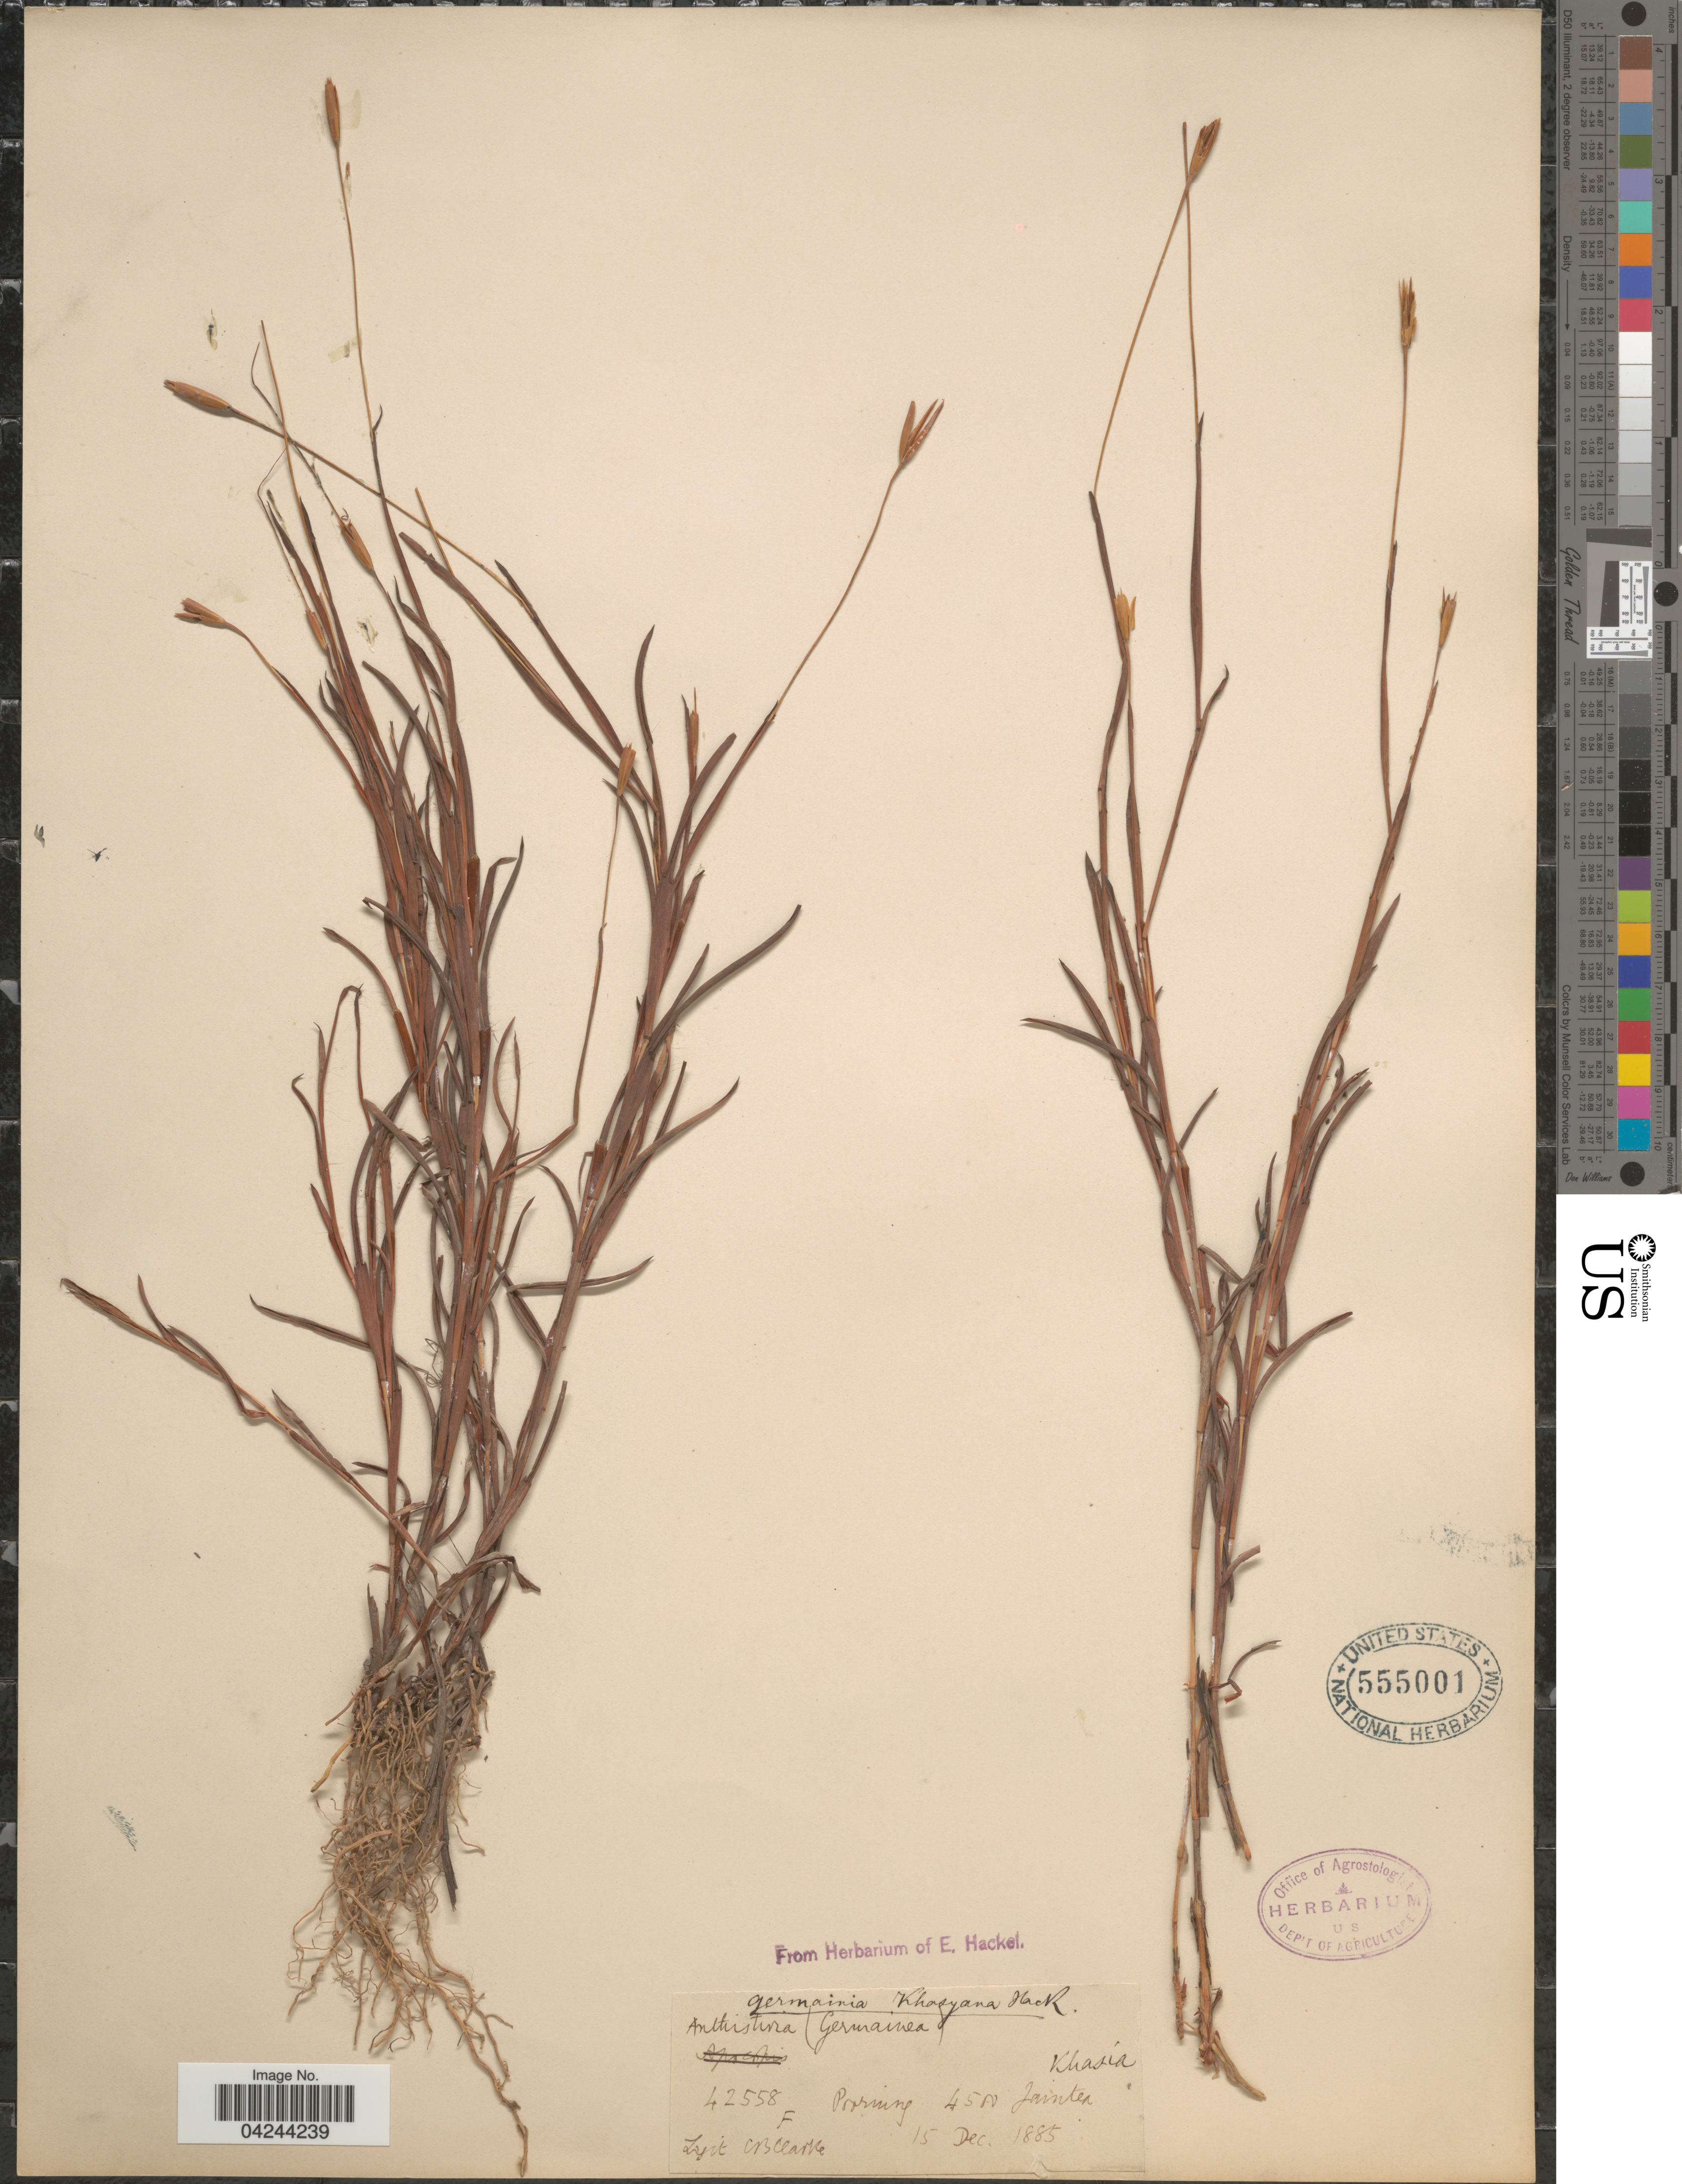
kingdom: Plantae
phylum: Tracheophyta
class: Liliopsida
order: Poales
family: Poaceae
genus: Germainia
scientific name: Germainia khasyana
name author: Hack.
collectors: C. B. Clarke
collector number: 42558F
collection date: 1885-12-15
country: India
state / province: Meghalaya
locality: Khasia. Poorning [interpreted] Jaintea.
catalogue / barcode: US 555001